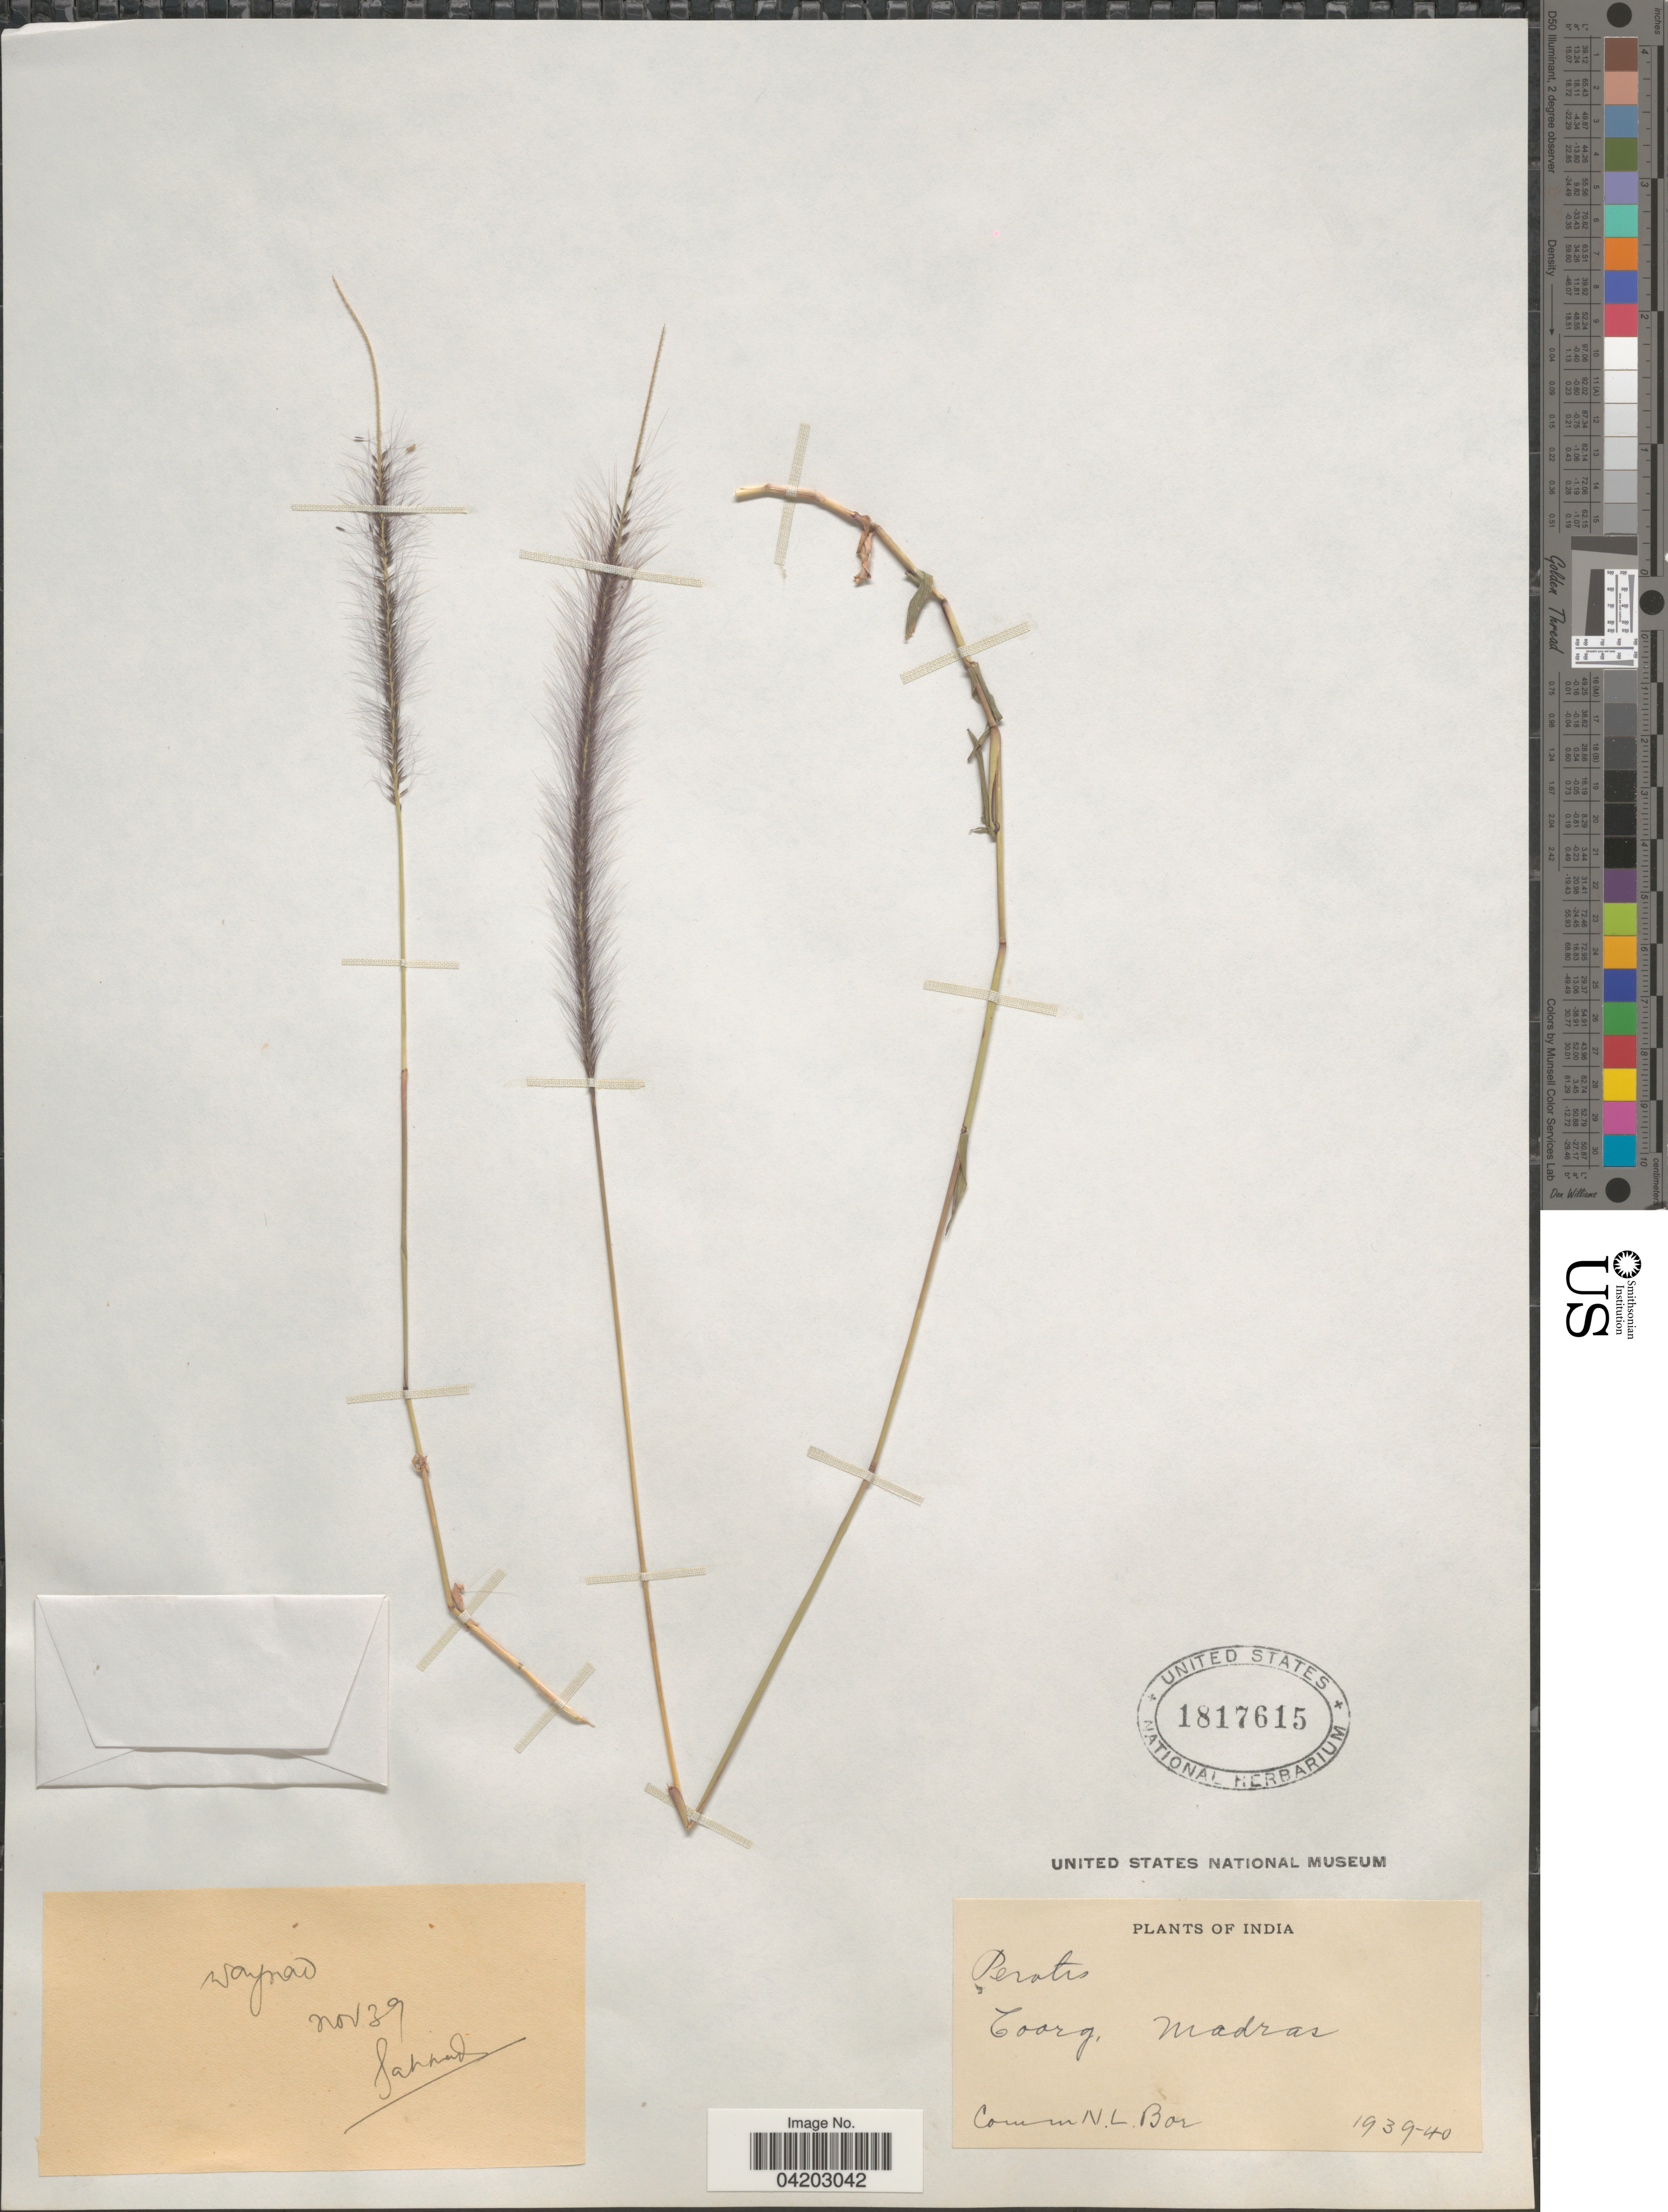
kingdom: Plantae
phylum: Tracheophyta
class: Liliopsida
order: Poales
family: Poaceae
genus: Perotis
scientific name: Perotis indica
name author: (L.) Kuntze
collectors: N. L. Bor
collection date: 1939-11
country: India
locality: Coorg. Madras. Waynad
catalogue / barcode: US 1817615